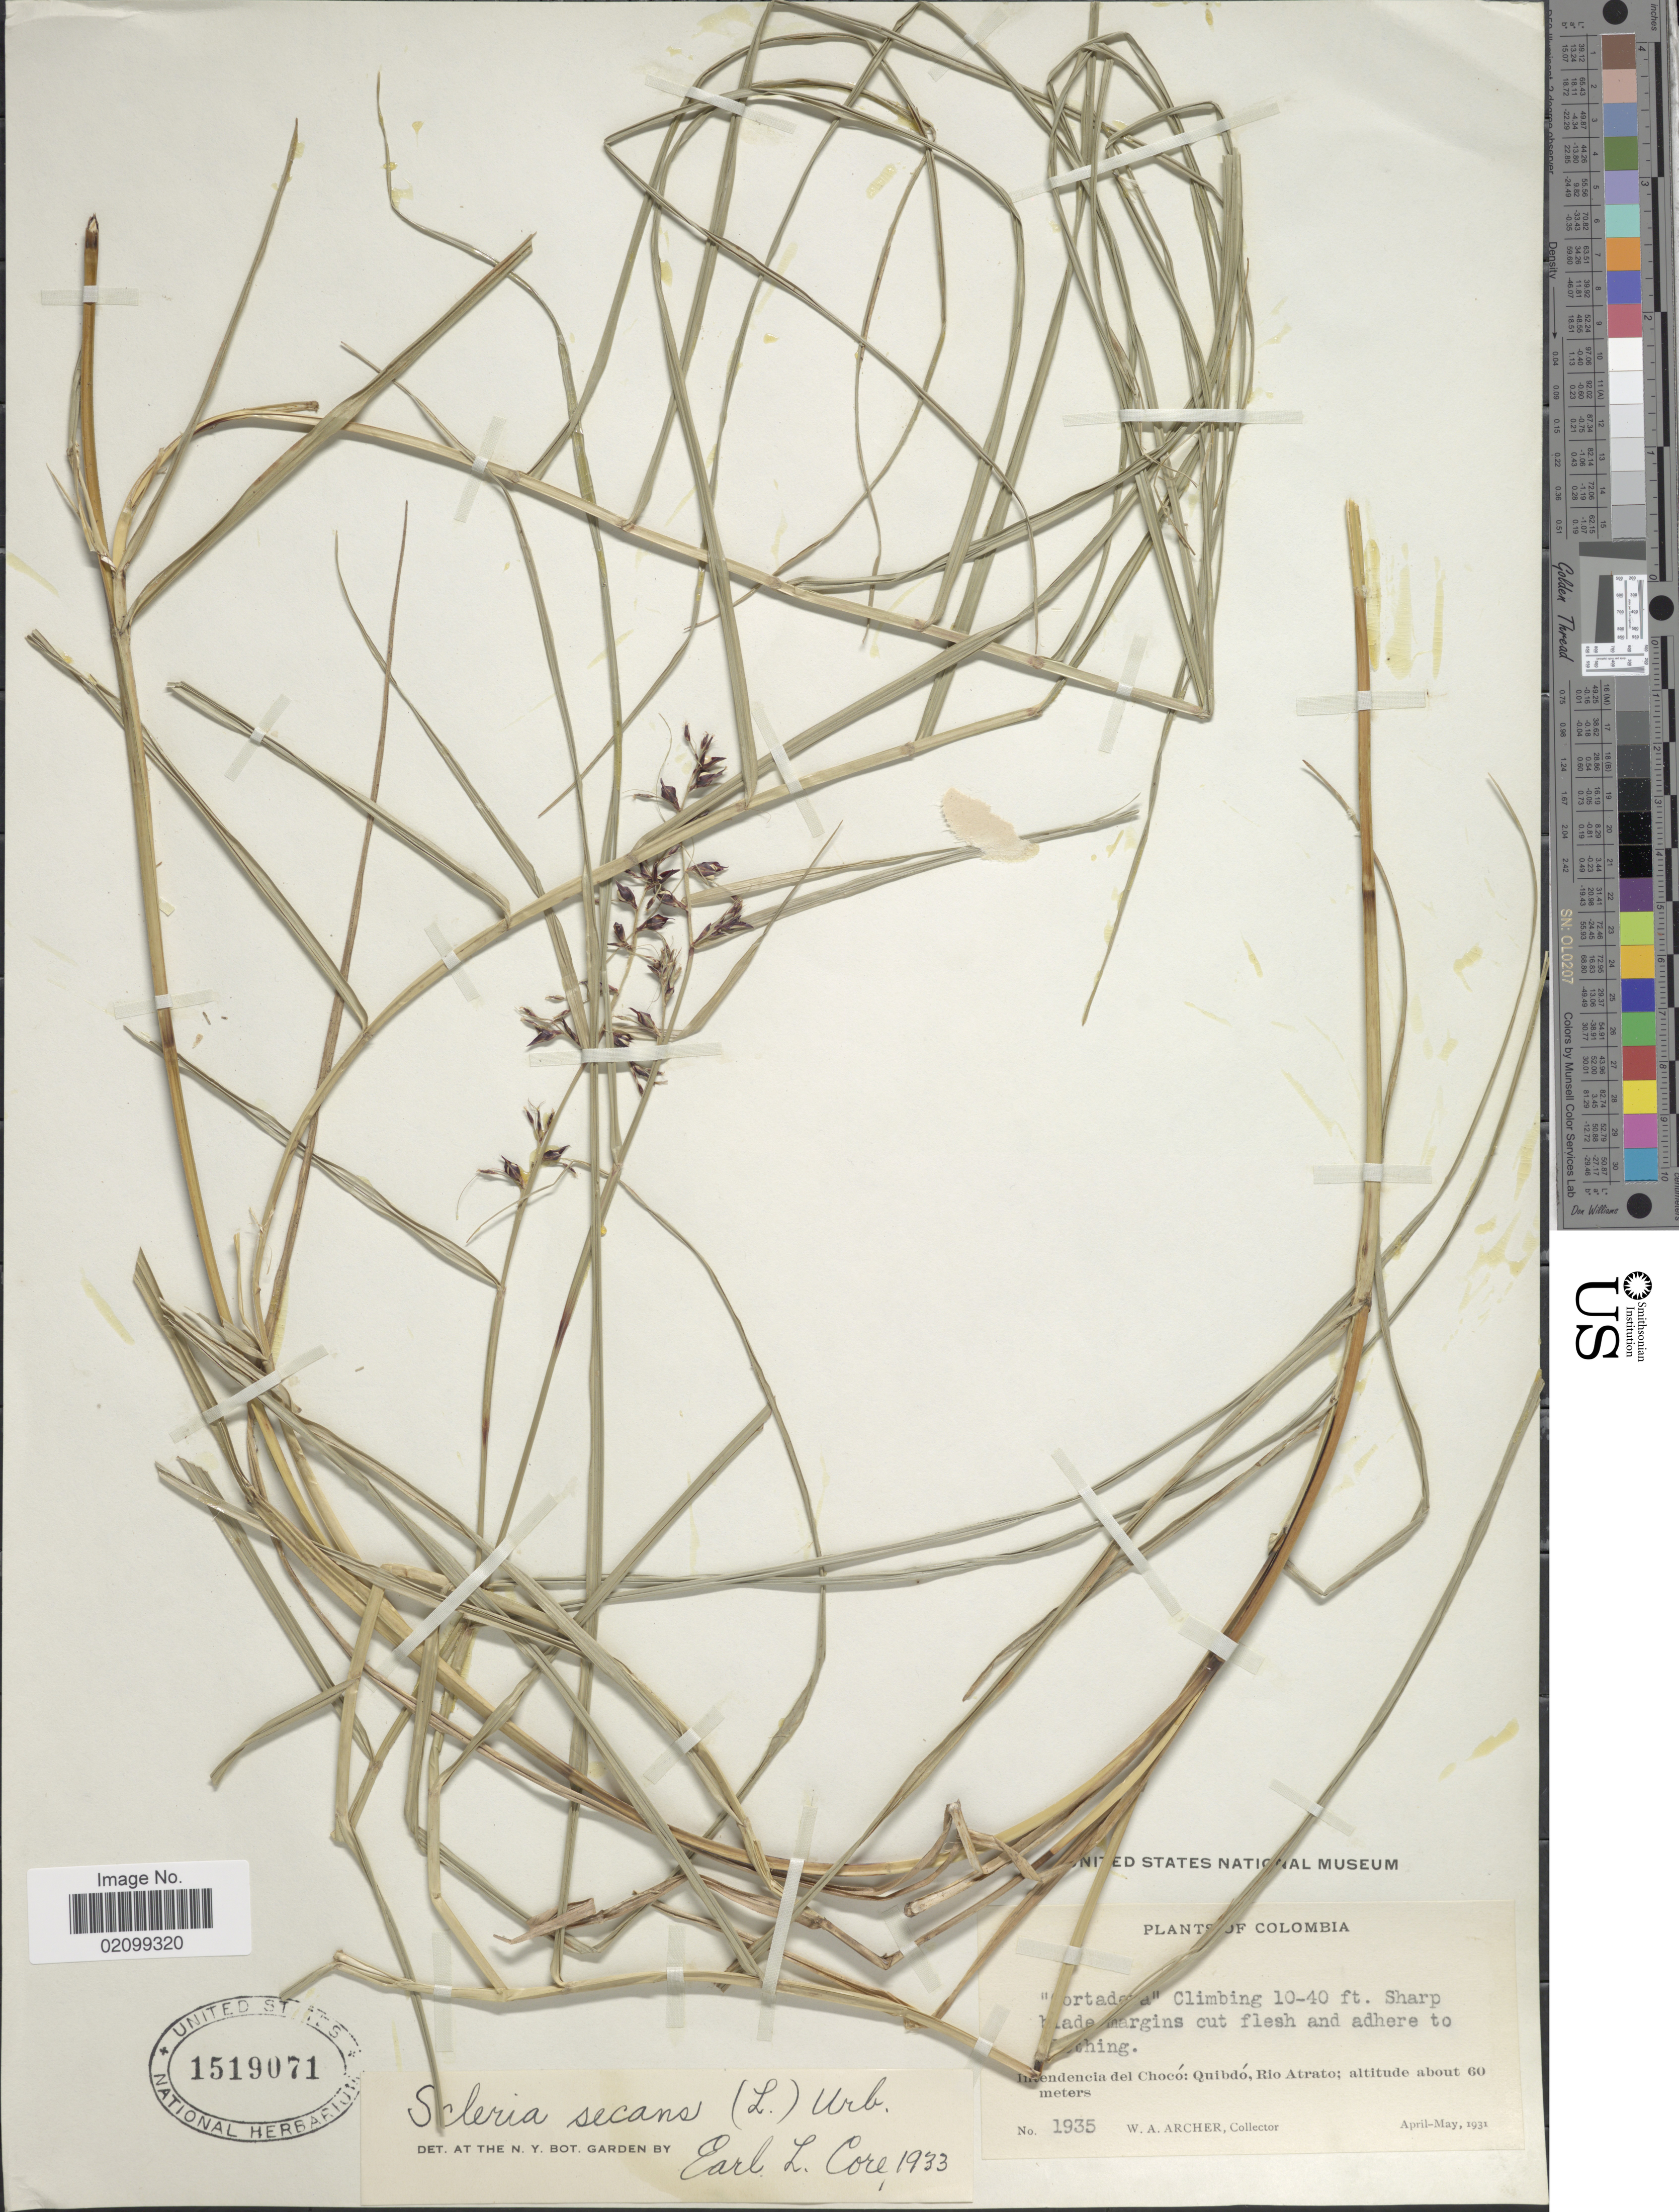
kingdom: Plantae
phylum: Tracheophyta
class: Liliopsida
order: Poales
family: Cyperaceae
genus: Scleria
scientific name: Scleria secans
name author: (L.) Urb.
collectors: W. A. Archer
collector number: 1935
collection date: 1931-04/1931-05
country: Colombia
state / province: Chocó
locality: Itendencia del Choco: Quibdo, Rio Atrato.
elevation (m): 60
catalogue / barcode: US 1519071